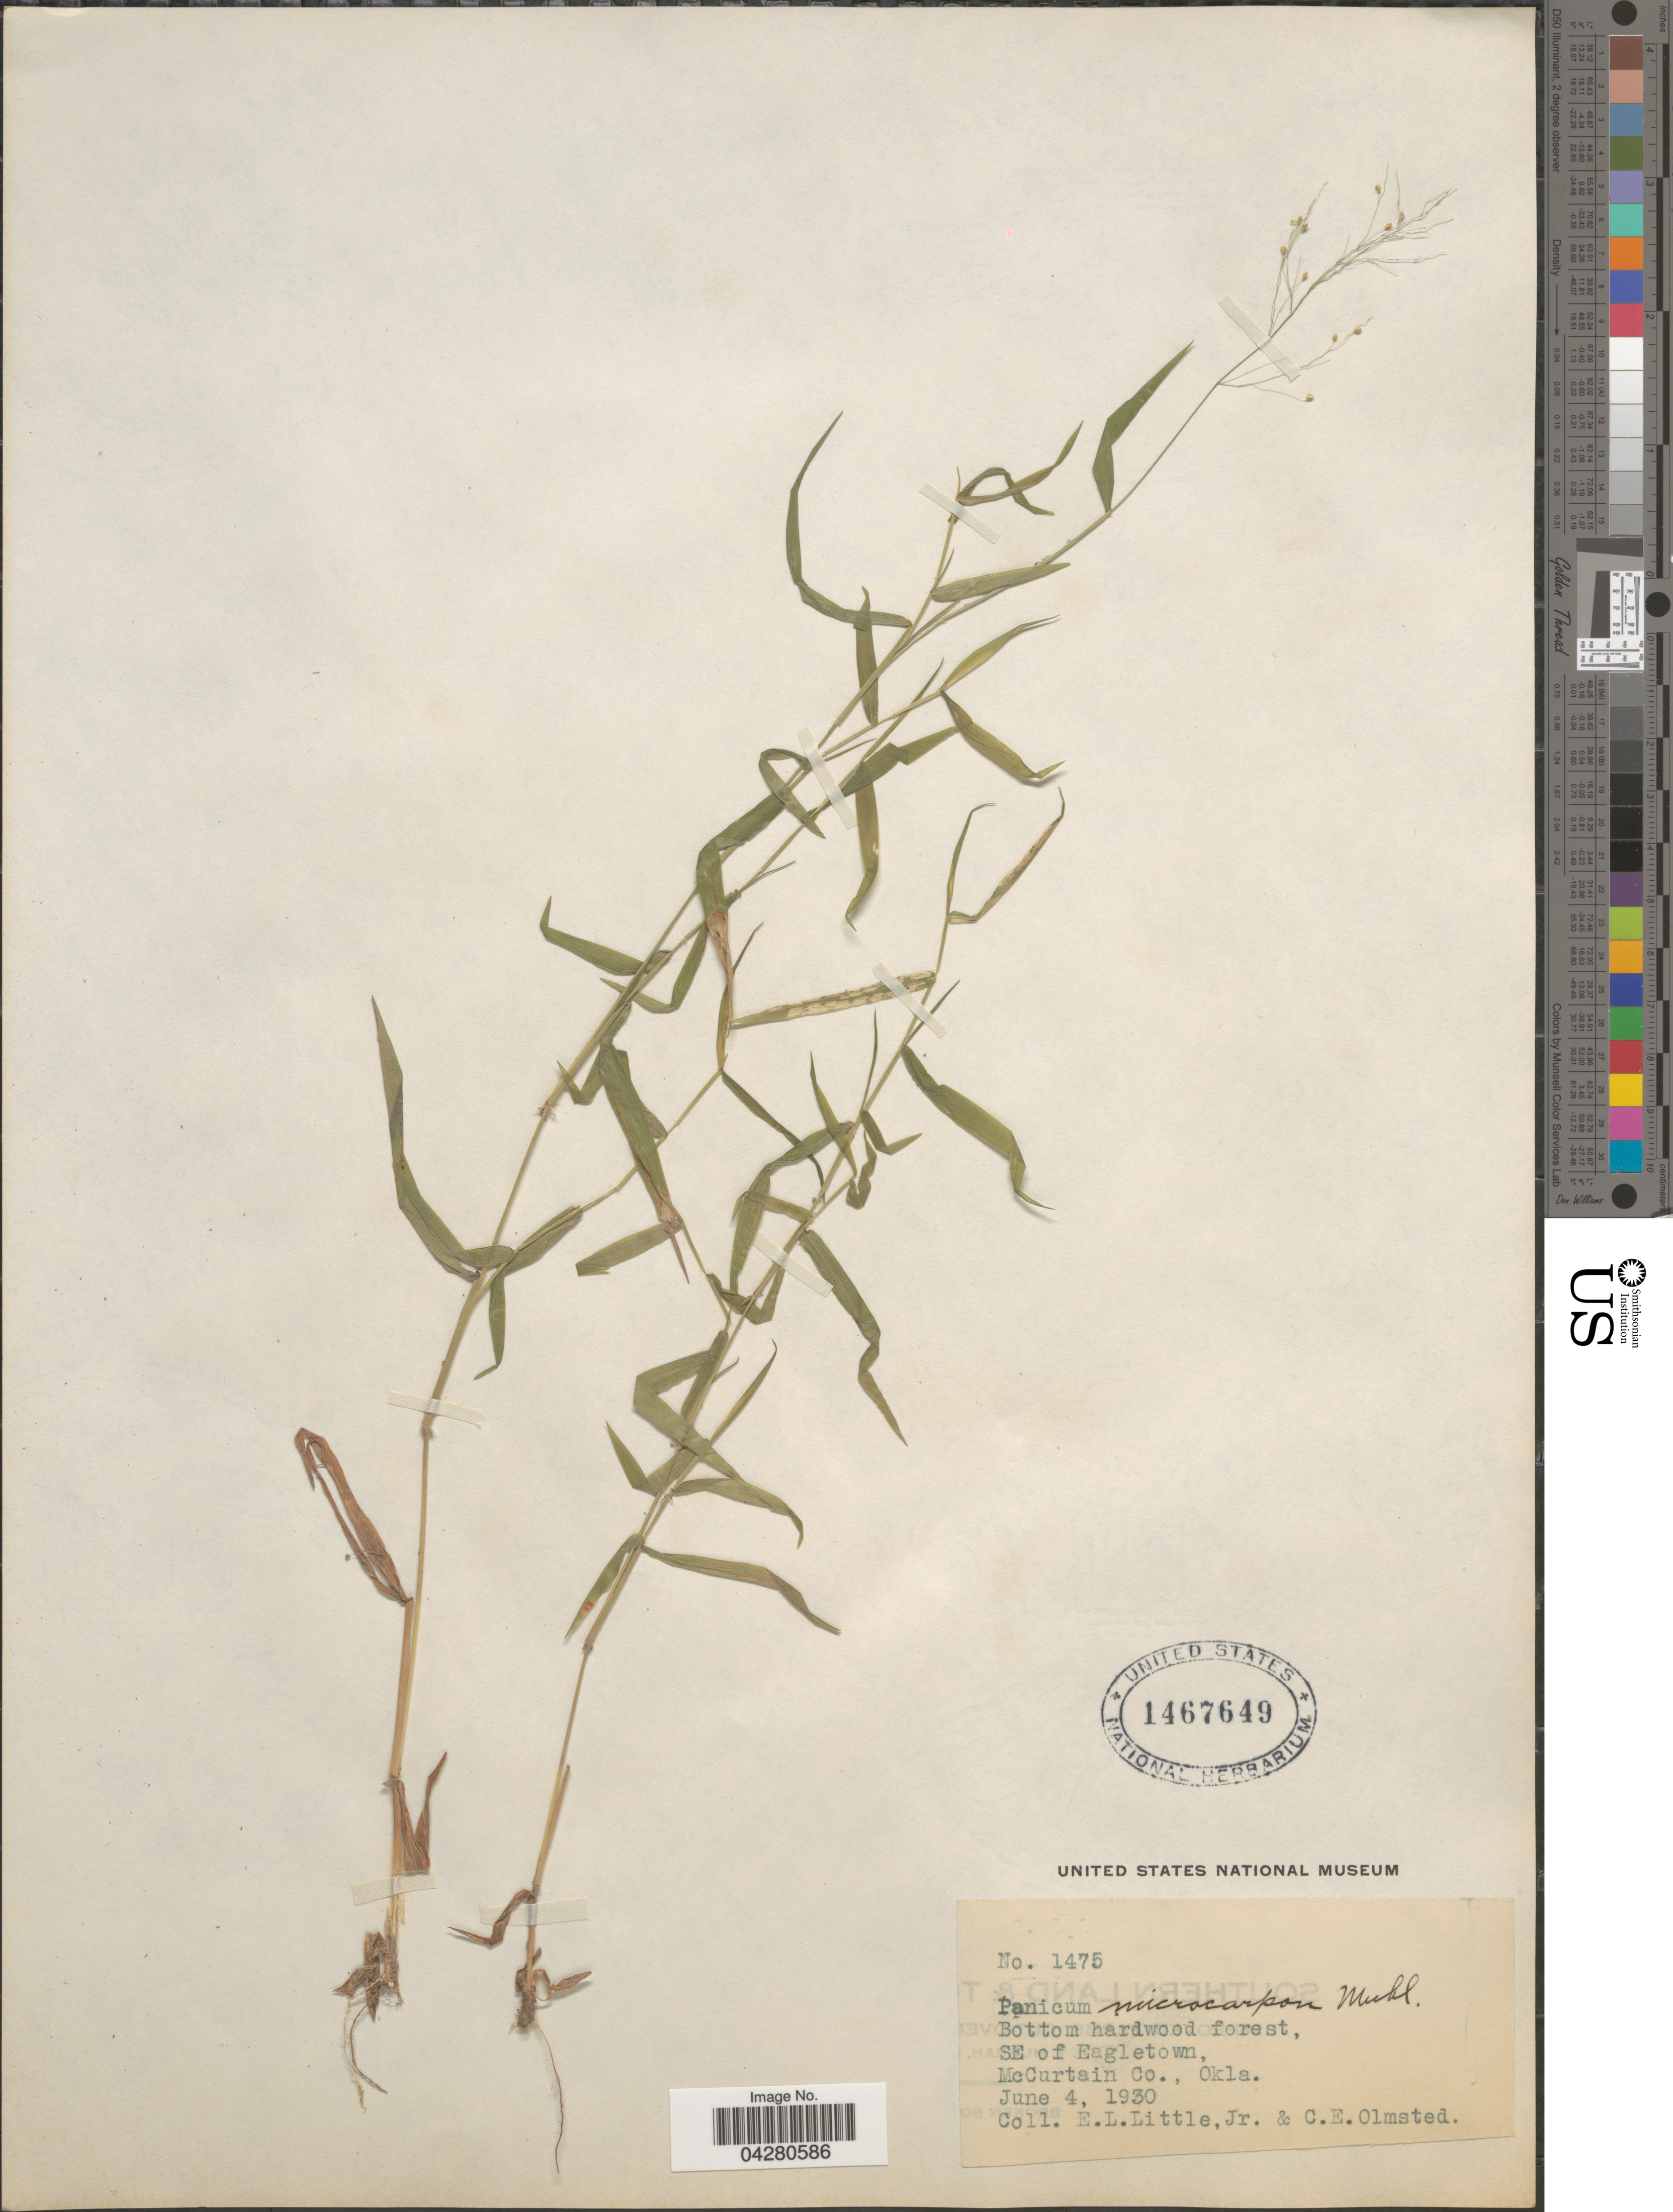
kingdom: Plantae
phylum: Tracheophyta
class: Liliopsida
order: Poales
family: Poaceae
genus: Dichanthelium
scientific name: Dichanthelium dichotomum var. dichotomum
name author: (L.) Gould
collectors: E. L. Little & C. Olmsted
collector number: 1475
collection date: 1930-06-04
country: United States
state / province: Oklahoma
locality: SE of Eagletown, McCurtain Co.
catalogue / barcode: US 1467649